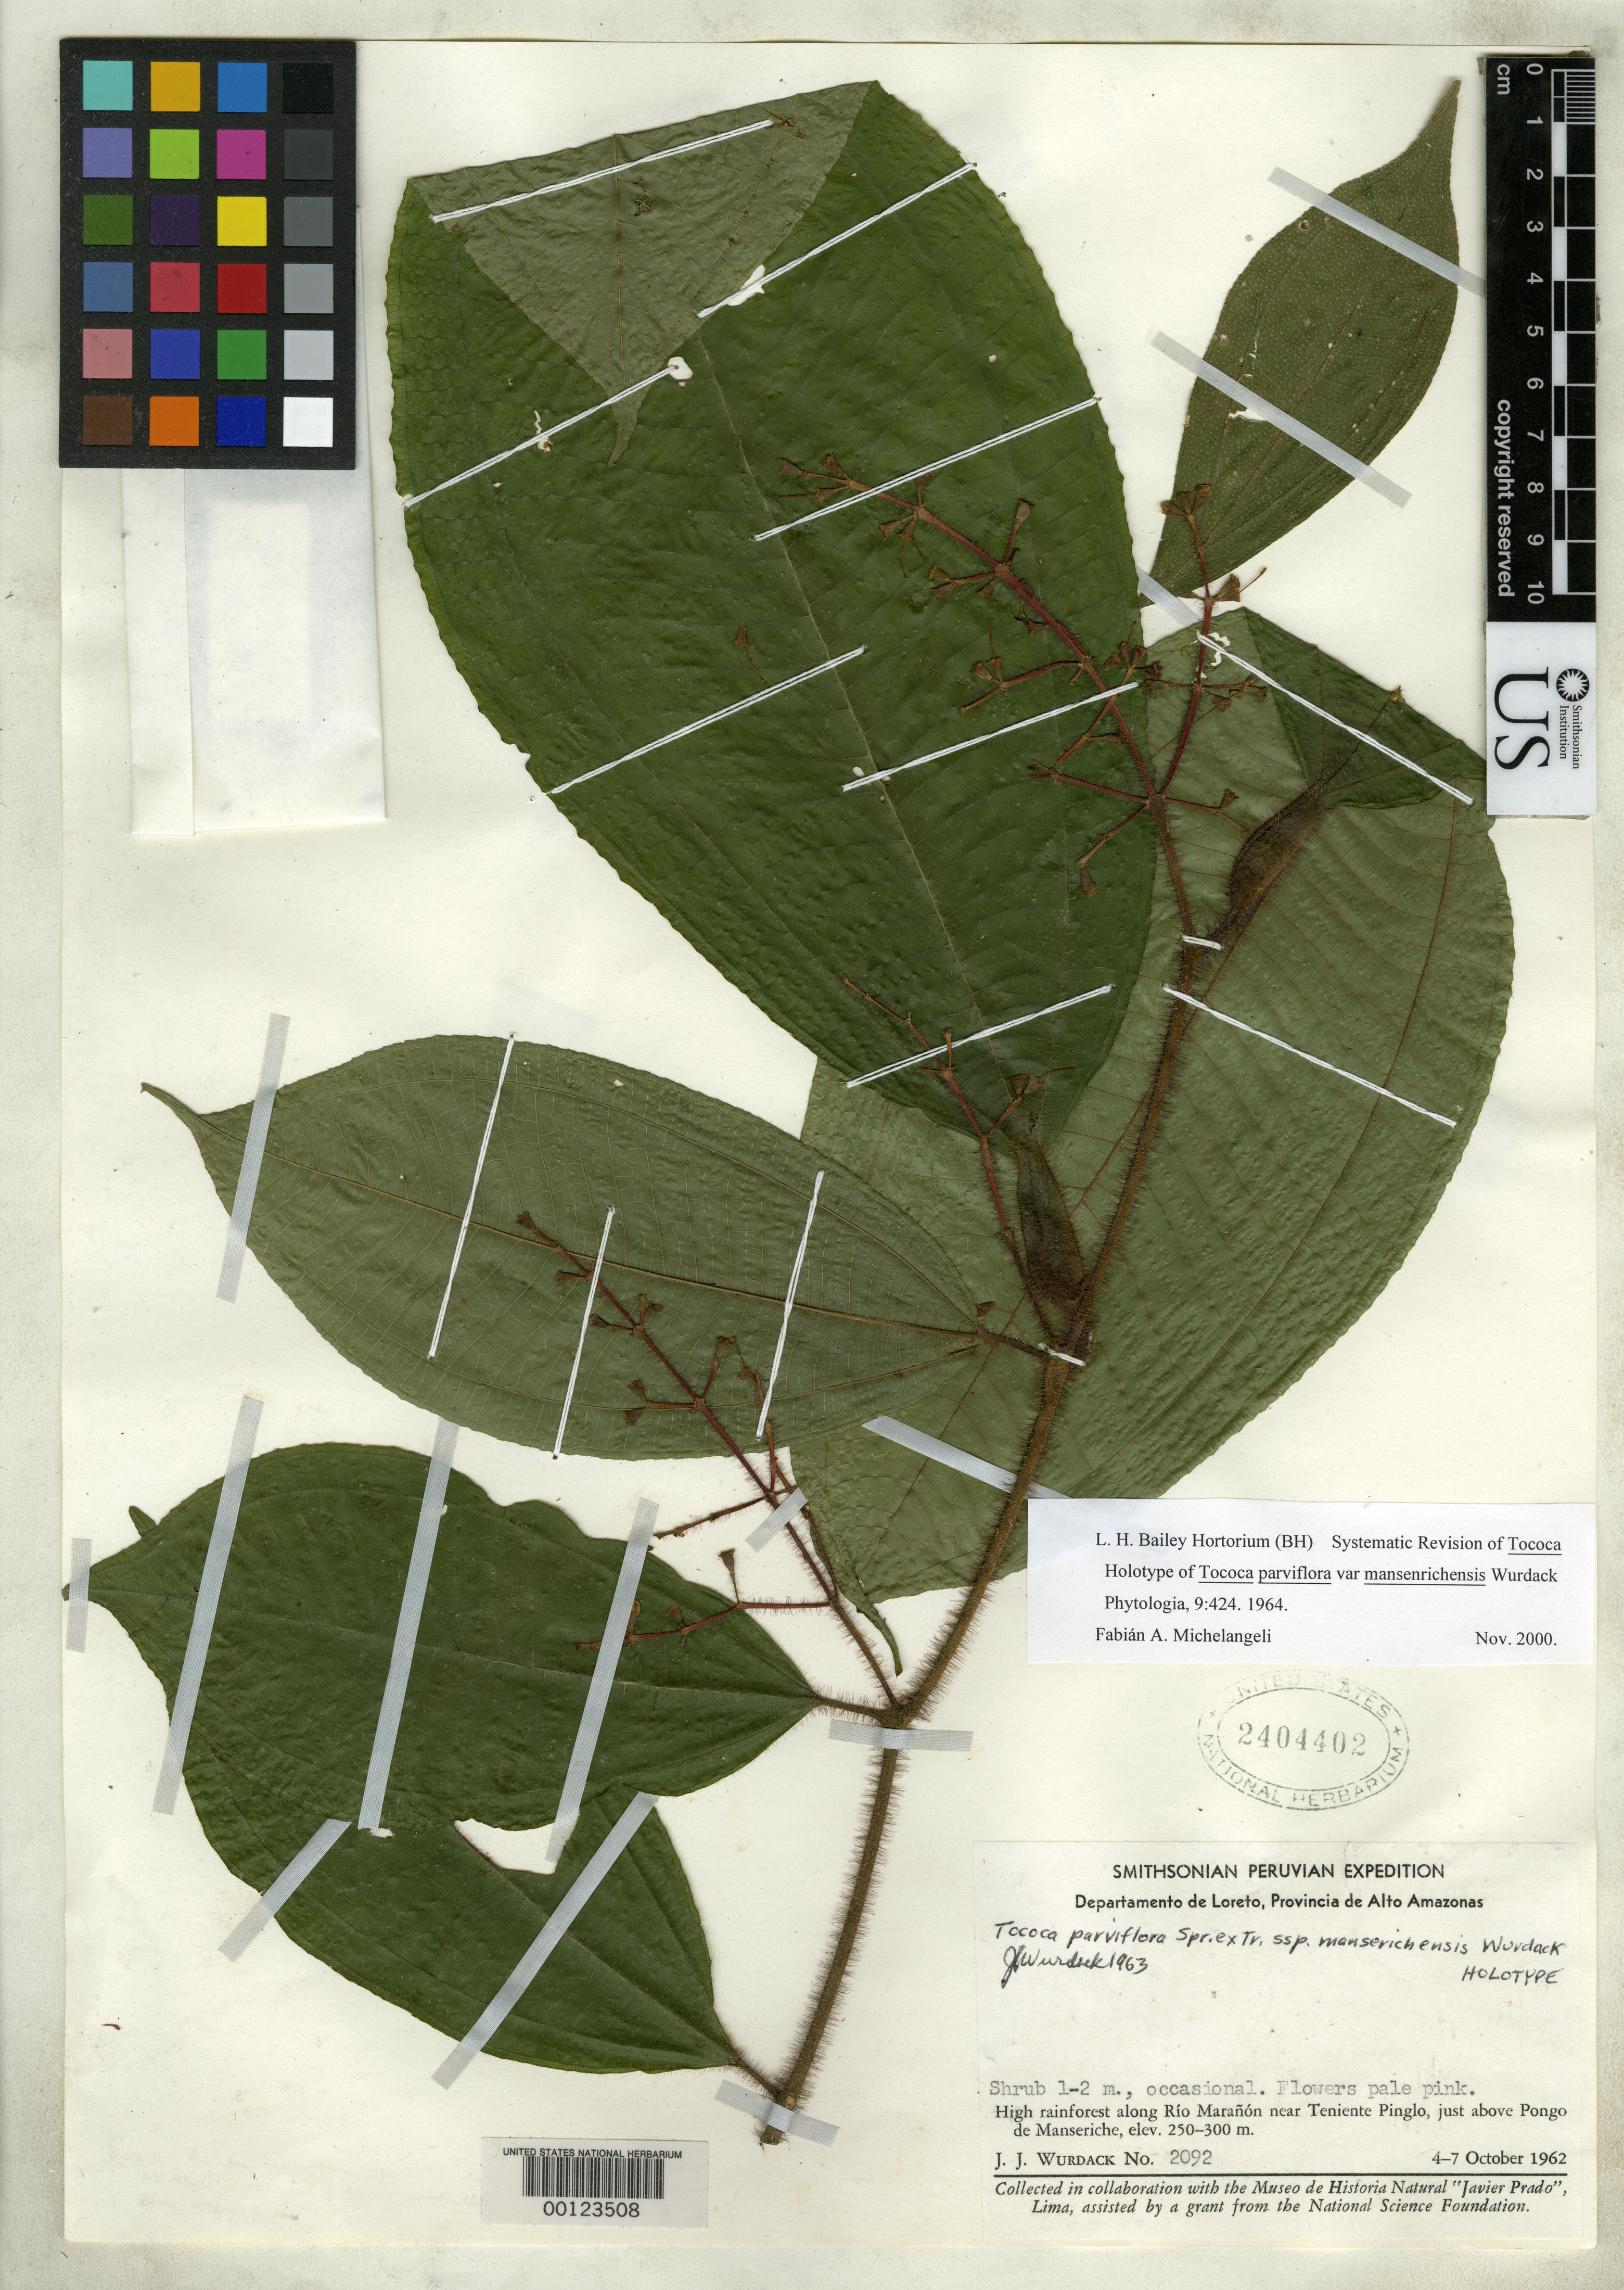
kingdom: Plantae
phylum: Tracheophyta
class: Magnoliopsida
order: Myrtales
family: Melastomataceae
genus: Tococa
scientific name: Tococa parviflora subsp. manserichensis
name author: Wurdack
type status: Holotype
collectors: J. J. Wurdack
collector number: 2092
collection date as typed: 04 Oct 1962 to 07 Oct 1962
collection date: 1962-10-04/1962-10-07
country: Peru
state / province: Loreto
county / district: Alto Amazonas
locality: Along Río Marañón near Teniente Pinglo, just above Pongo de Manseriche.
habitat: High rainforest.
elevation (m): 250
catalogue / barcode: US 2404402